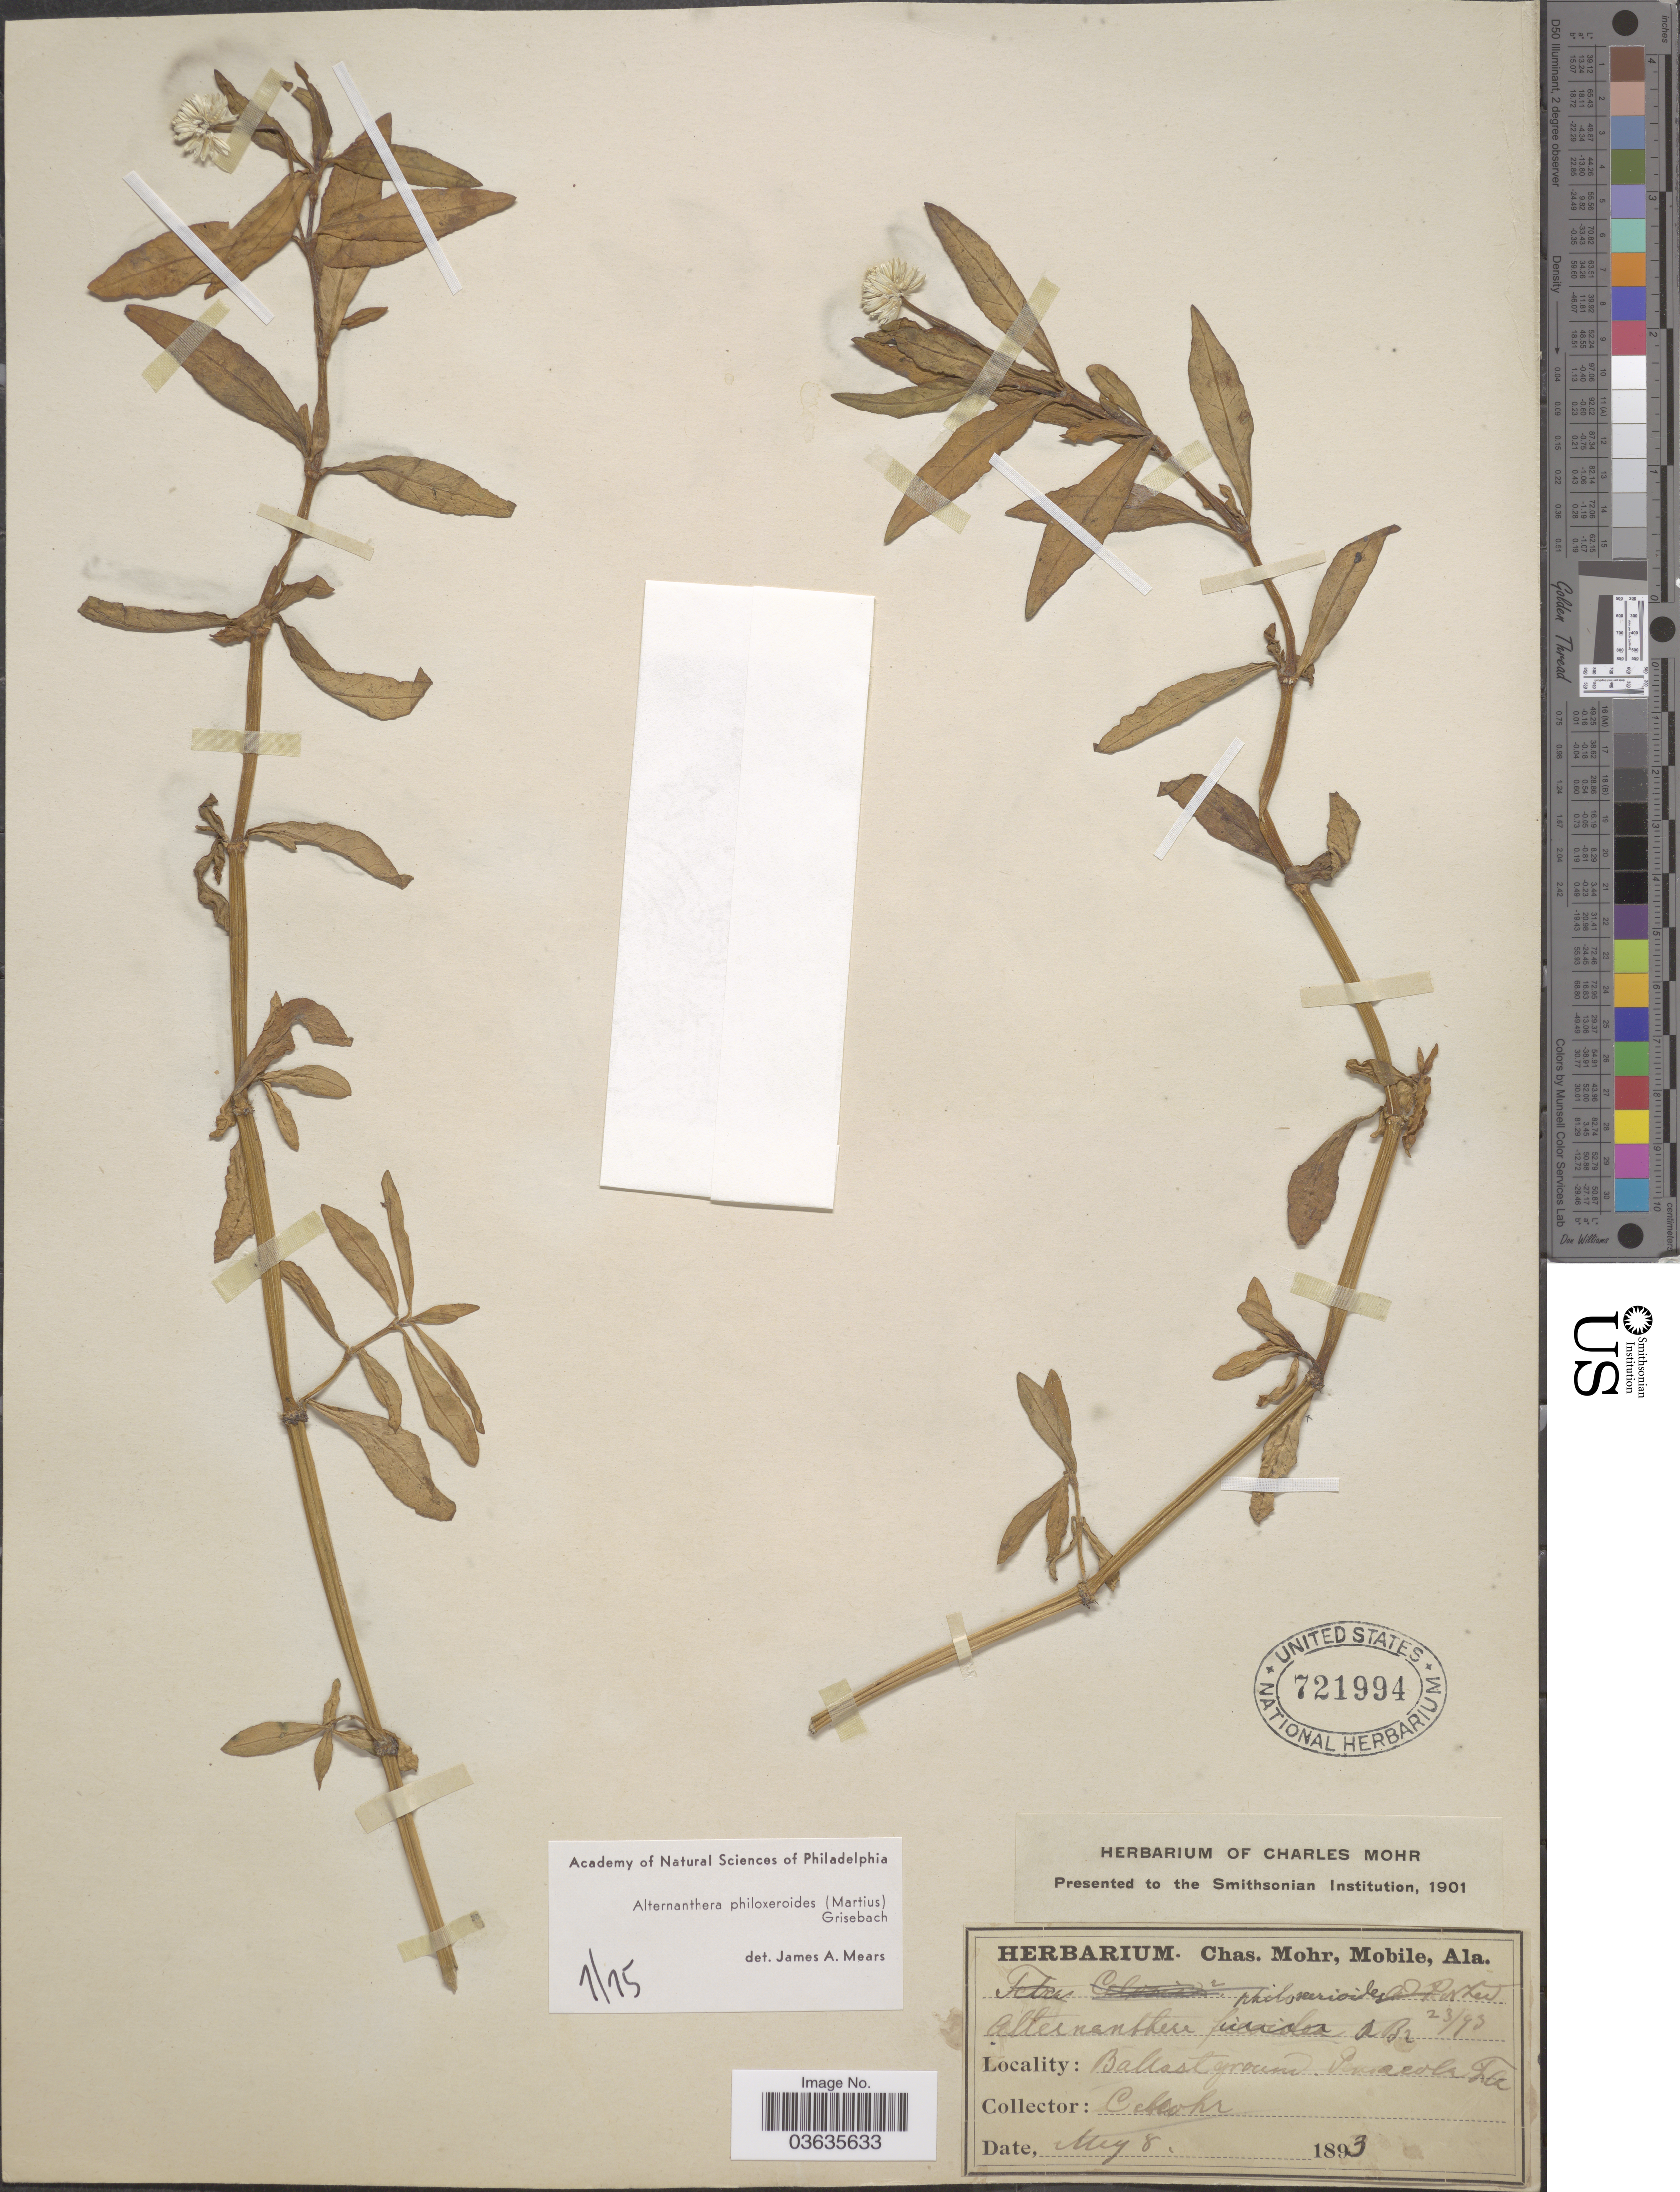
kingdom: Plantae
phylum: Tracheophyta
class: Magnoliopsida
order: Caryophyllales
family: Amaranthaceae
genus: Alternanthera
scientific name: Alternanthera philoxeroides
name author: (Mart.) Griseb.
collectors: Mohr, C. T. (herbarium)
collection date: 1893-05-08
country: United States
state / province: Florida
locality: Pensacola.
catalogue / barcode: US 721994